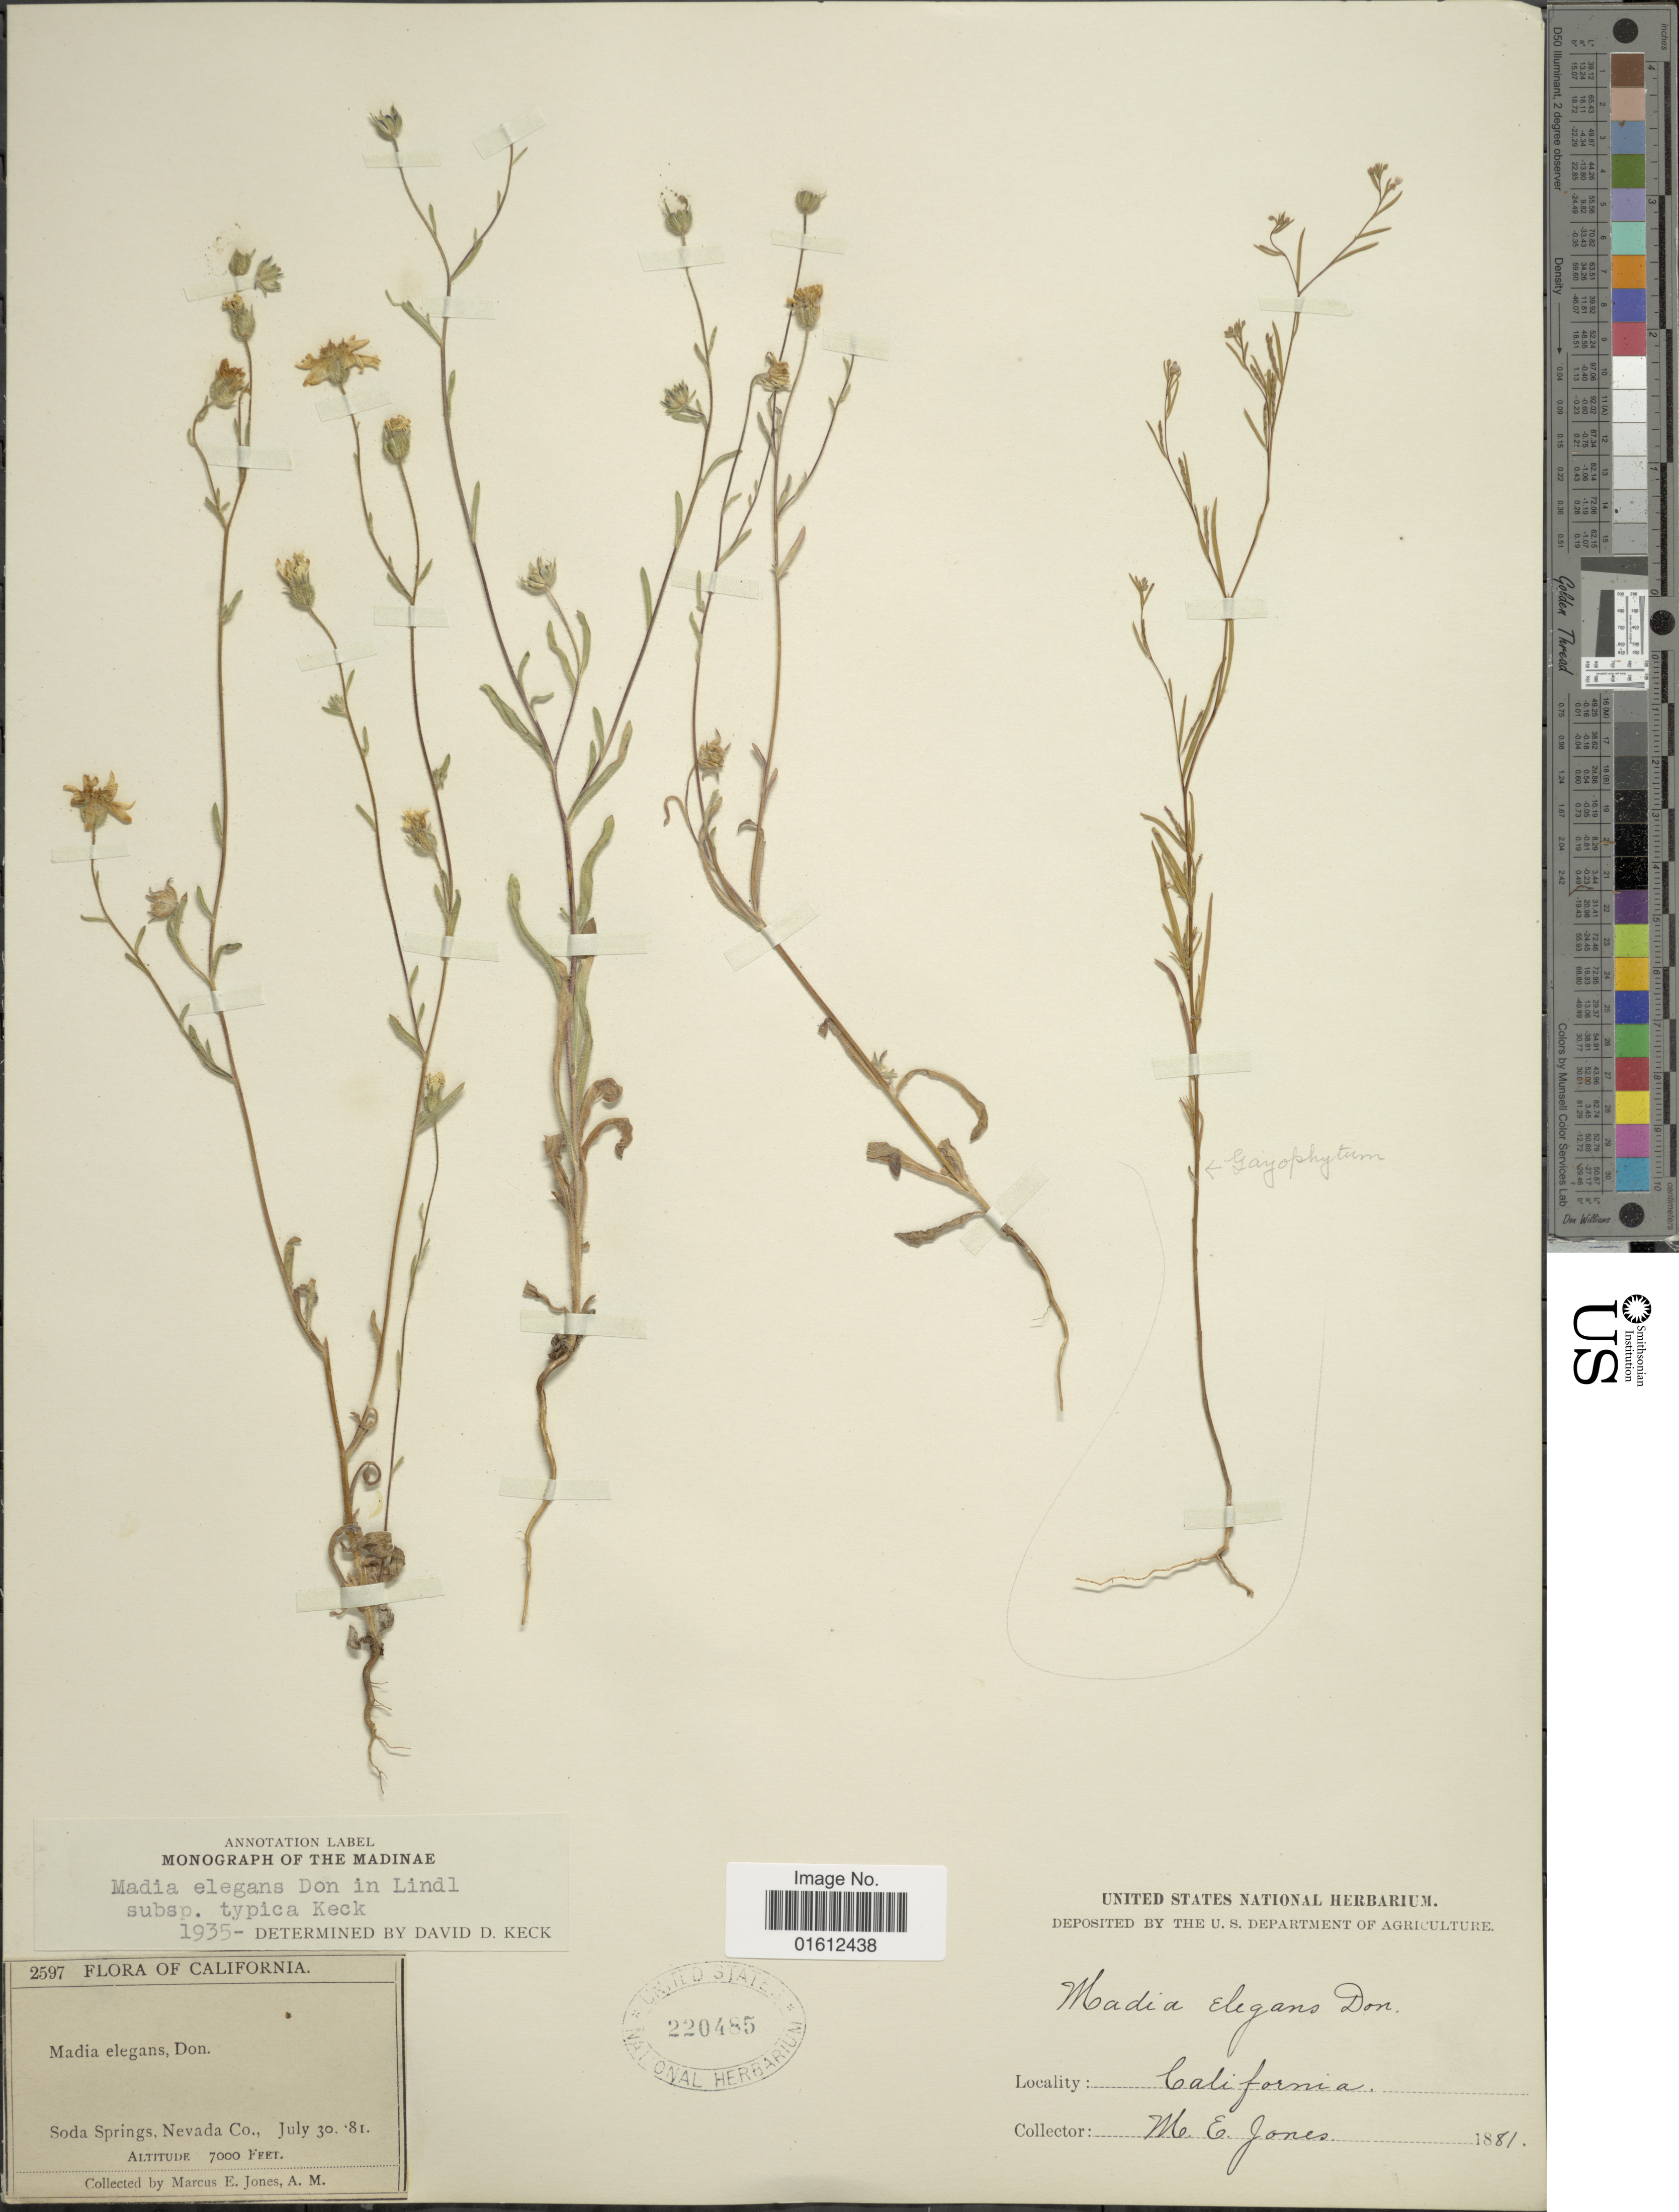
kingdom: Plantae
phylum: Tracheophyta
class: Magnoliopsida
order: Asterales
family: Asteraceae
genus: Madia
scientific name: Madia elegans subsp. elegans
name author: D. Don ex Lindl.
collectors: M. E. Jones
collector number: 2597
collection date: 1881-07-30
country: United States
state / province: California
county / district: Nevada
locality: Soda Springs, Nevada Co.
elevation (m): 2134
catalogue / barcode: US 220485